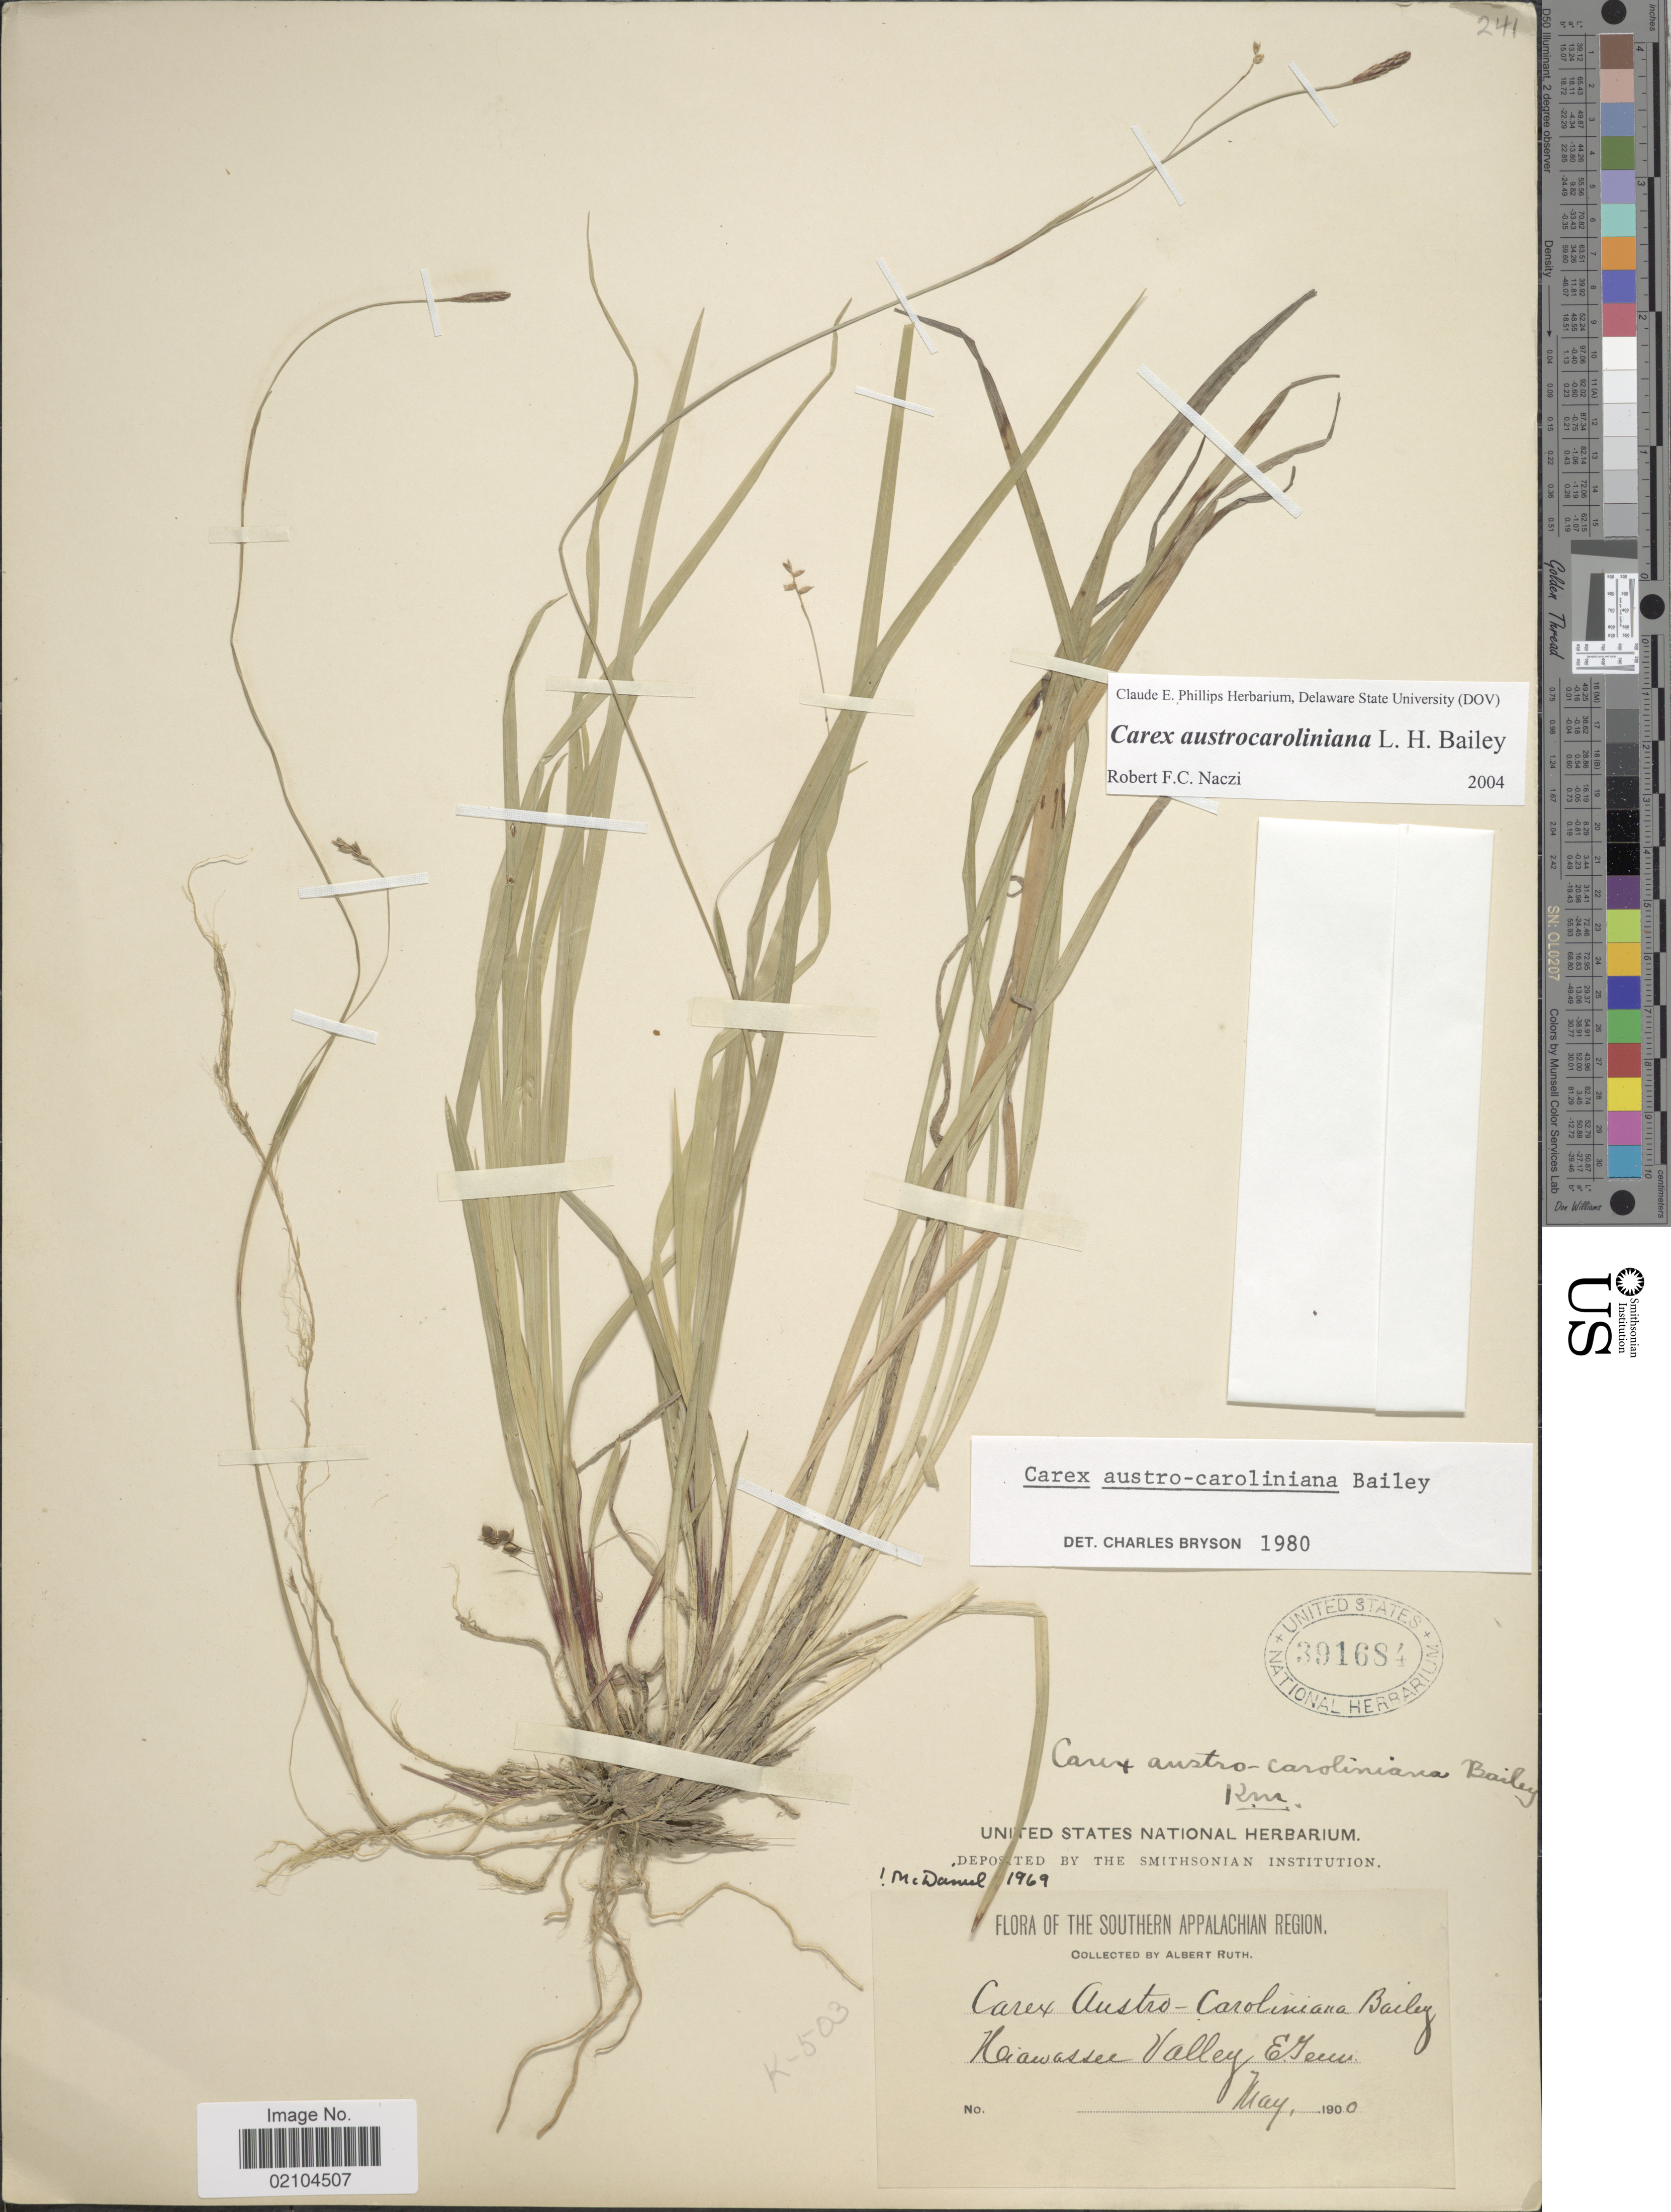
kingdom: Plantae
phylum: Tracheophyta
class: Liliopsida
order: Poales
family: Cyperaceae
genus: Carex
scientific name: Carex austrocaroliniana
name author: L.H. Bailey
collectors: A. Ruth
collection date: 1900-05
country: United States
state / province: Tennessee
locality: The Southern Appalachian Region, Kiawassee Valley, E. Tenn.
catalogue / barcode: US 391684